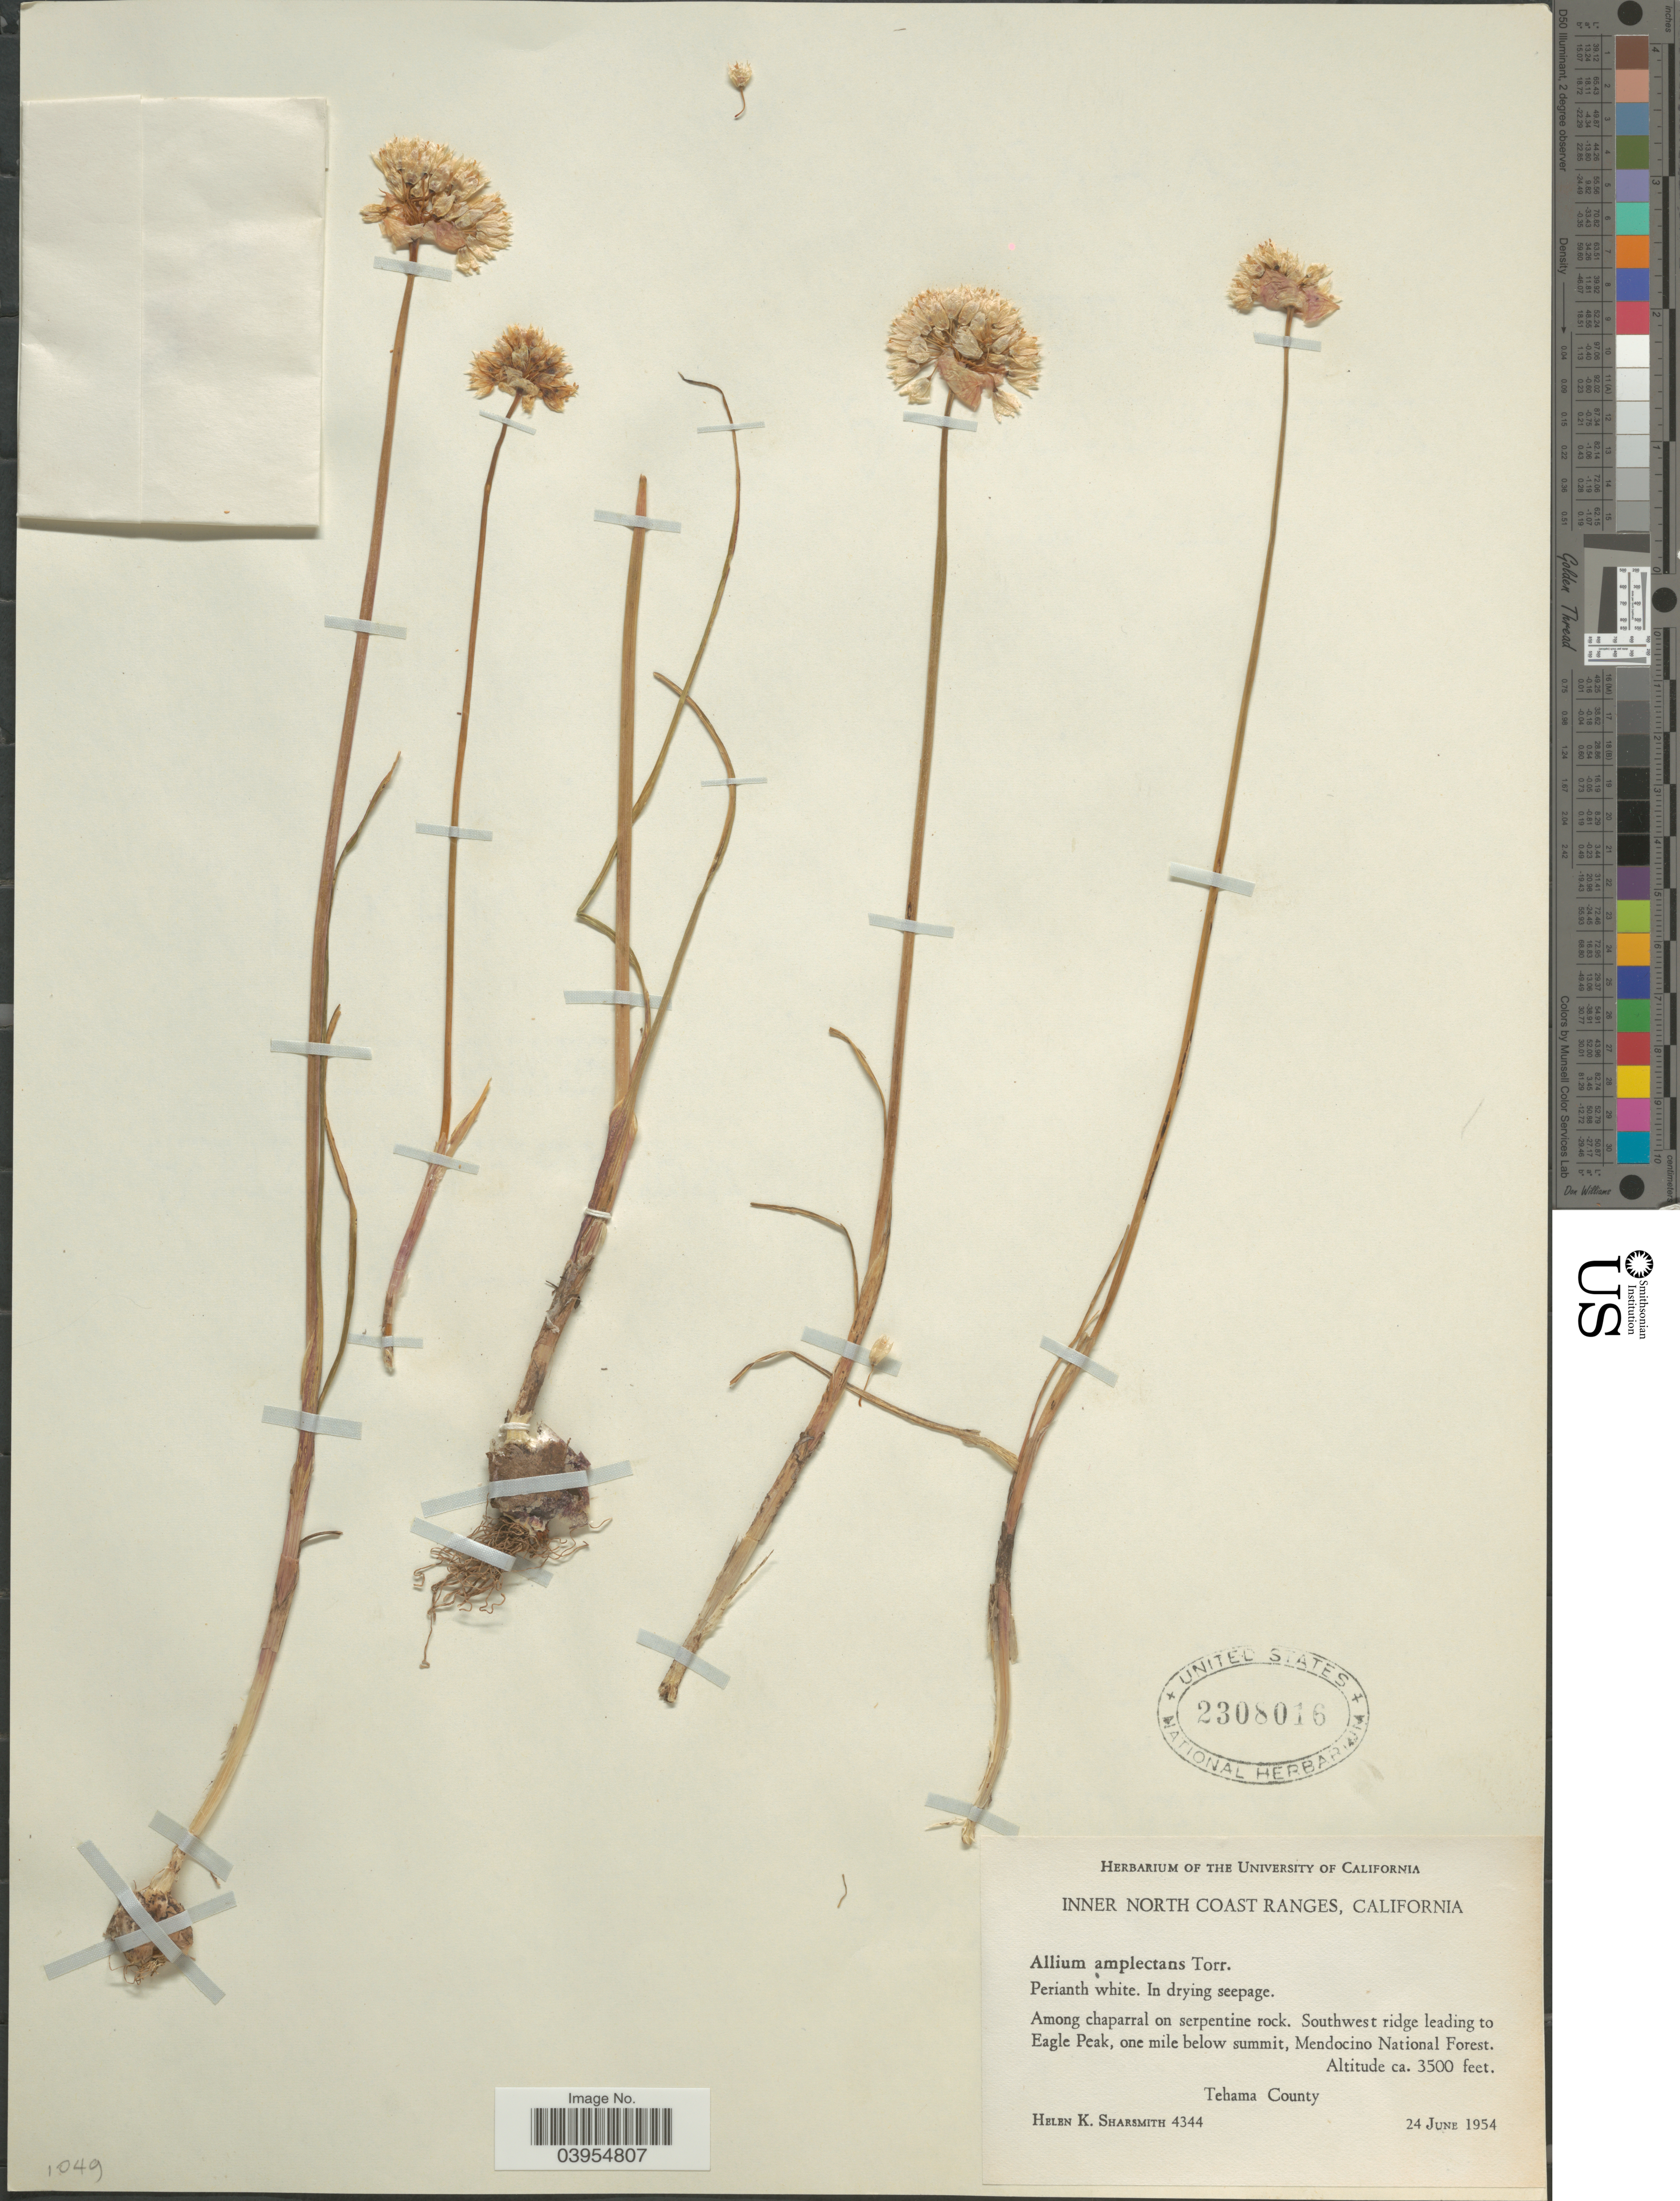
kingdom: Plantae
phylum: Tracheophyta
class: Liliopsida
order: Asparagales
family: Amaryllidaceae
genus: Allium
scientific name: Allium amplectens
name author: Torr.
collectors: H. Sharsmith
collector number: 4344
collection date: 1954-06-24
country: United States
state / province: California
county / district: Tehama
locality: Inner North Coast Ranges. Among chaparral on serpentine rock. Southwest ridge leading to Eagle Peak; one mile below summit, Mendocino National Forest. Tehama County.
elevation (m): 1067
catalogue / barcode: US 2308016